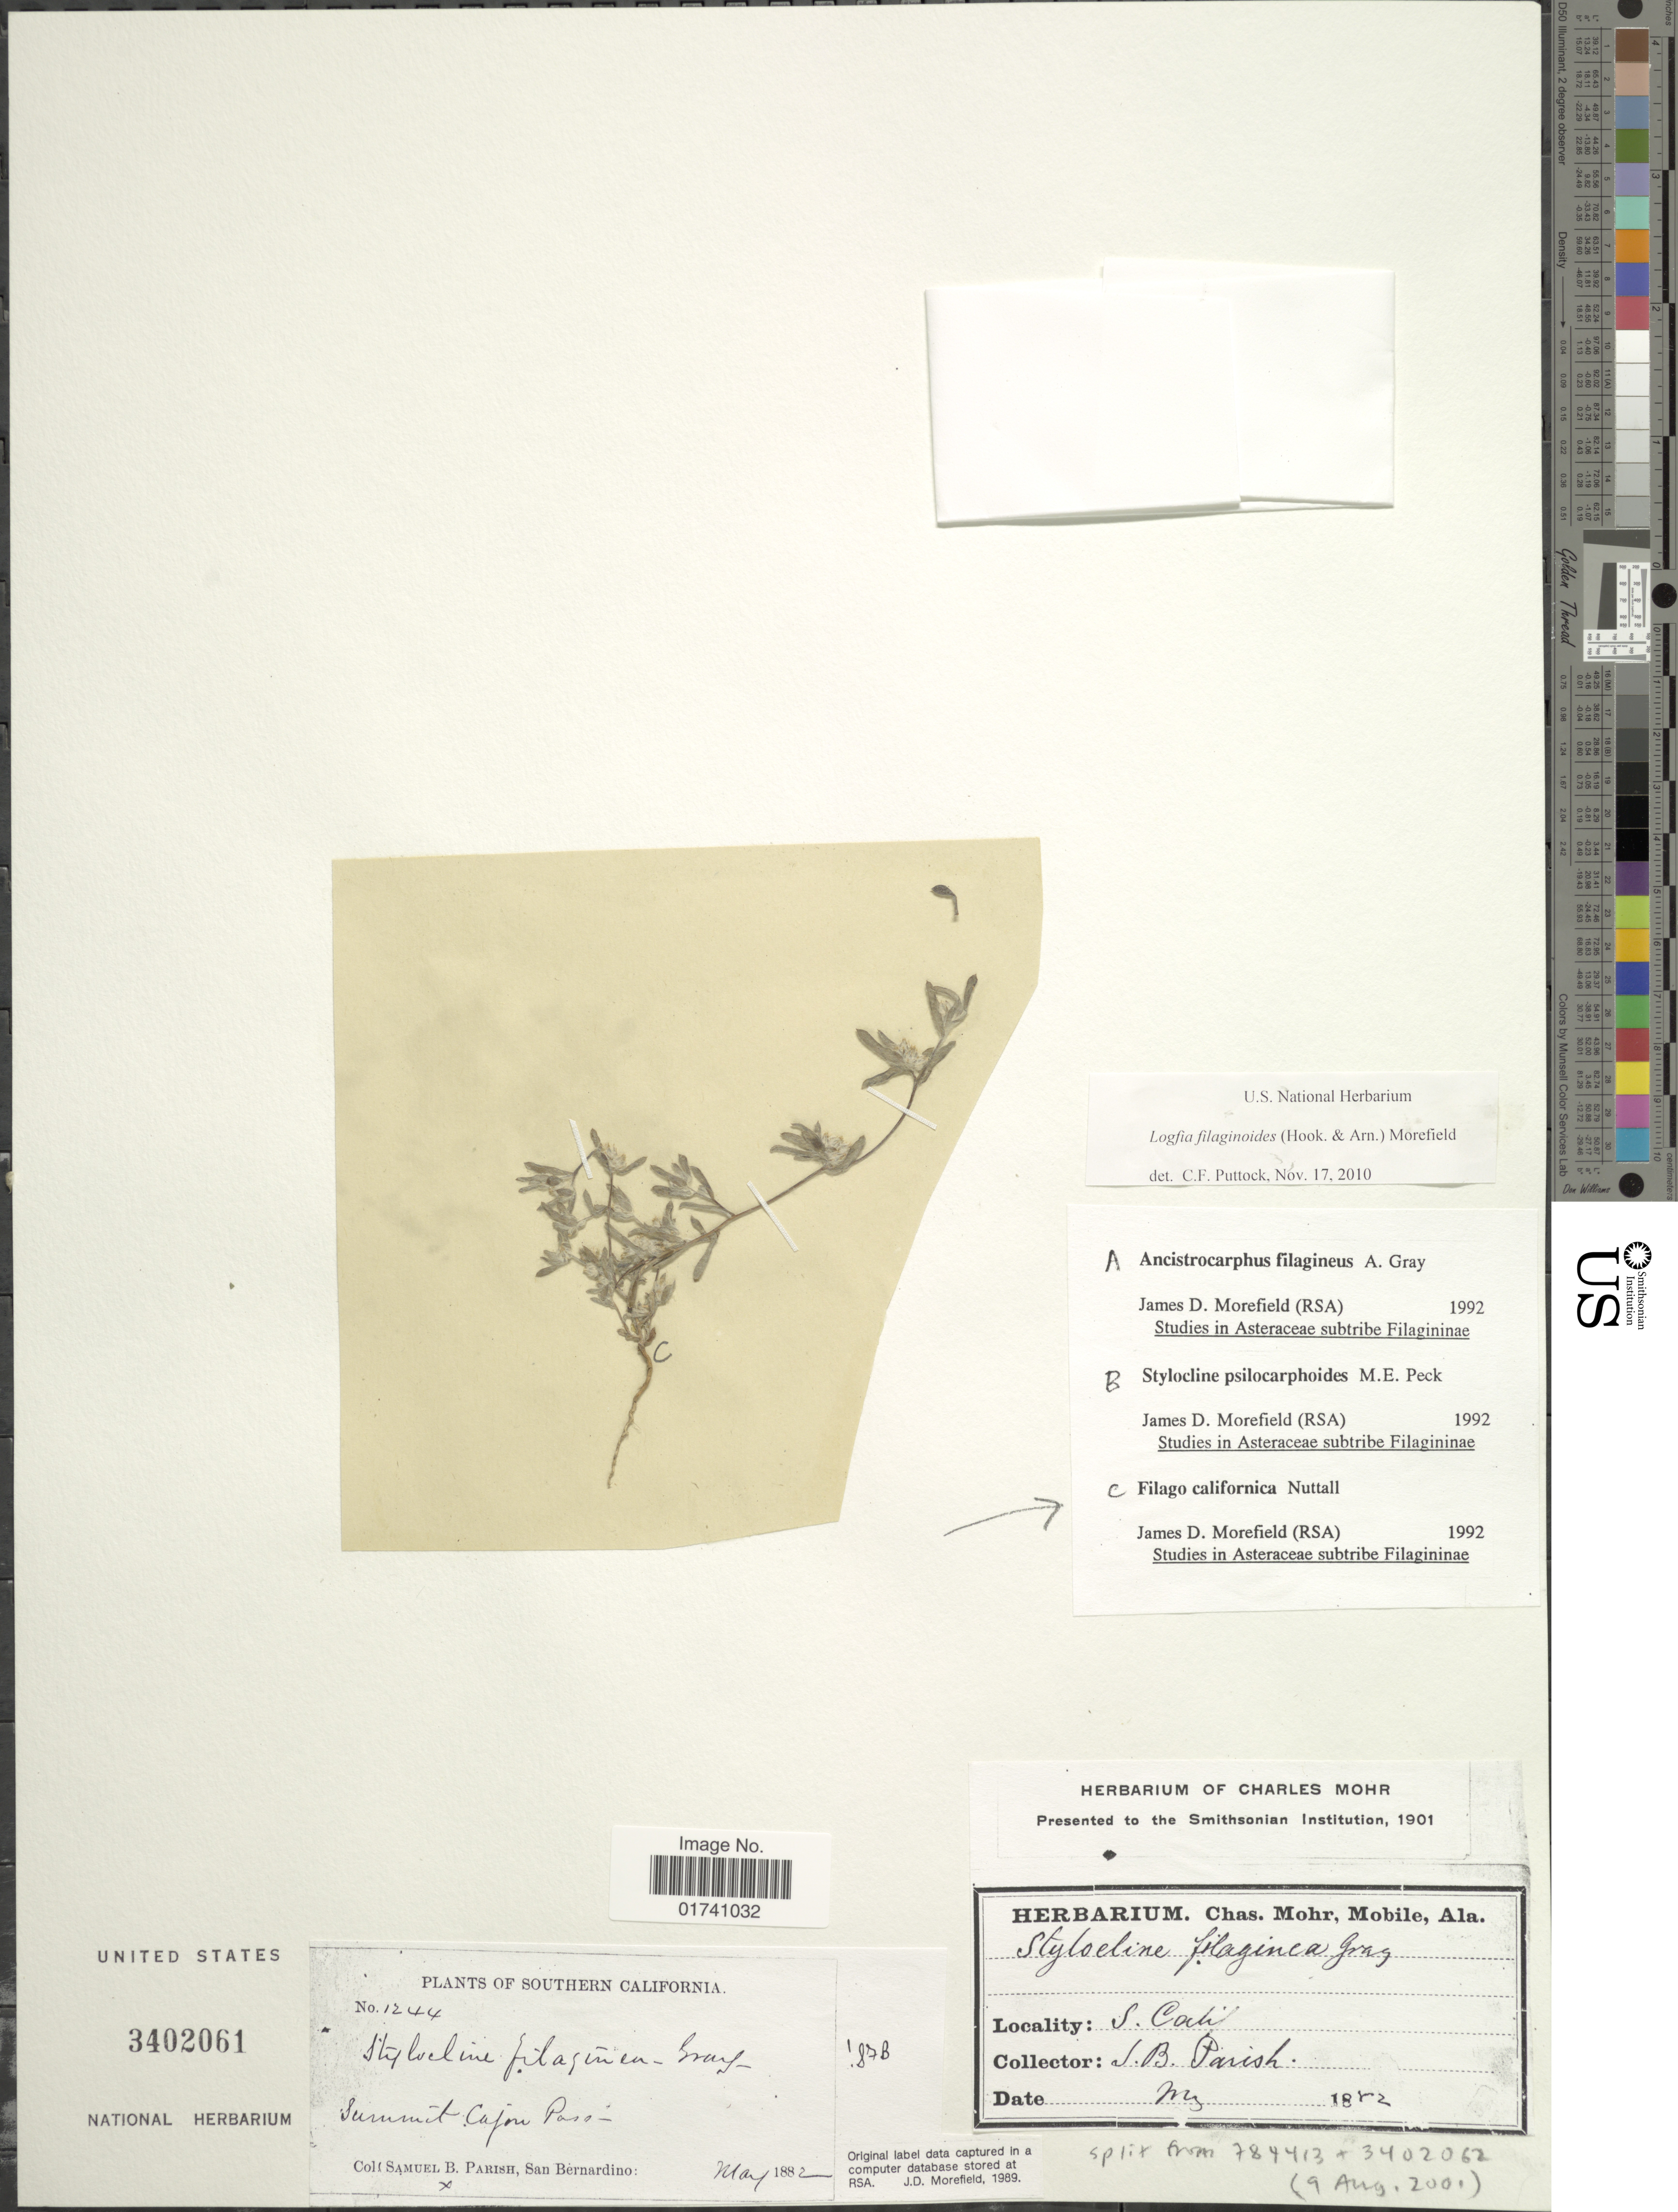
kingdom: Plantae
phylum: Tracheophyta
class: Magnoliopsida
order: Asterales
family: Asteraceae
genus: Logfia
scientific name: Logfia filaginoides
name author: (Hook. & Arn.) Morefield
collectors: S. B. Parish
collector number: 1244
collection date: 1882-05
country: United States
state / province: California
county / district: San Bernardino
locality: Southern California. Summit. Cajon Pass.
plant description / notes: Corrected "S. Calif. Summit Calif Pass." to "Southern California. Summit. Cajon Pass."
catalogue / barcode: US 3402061